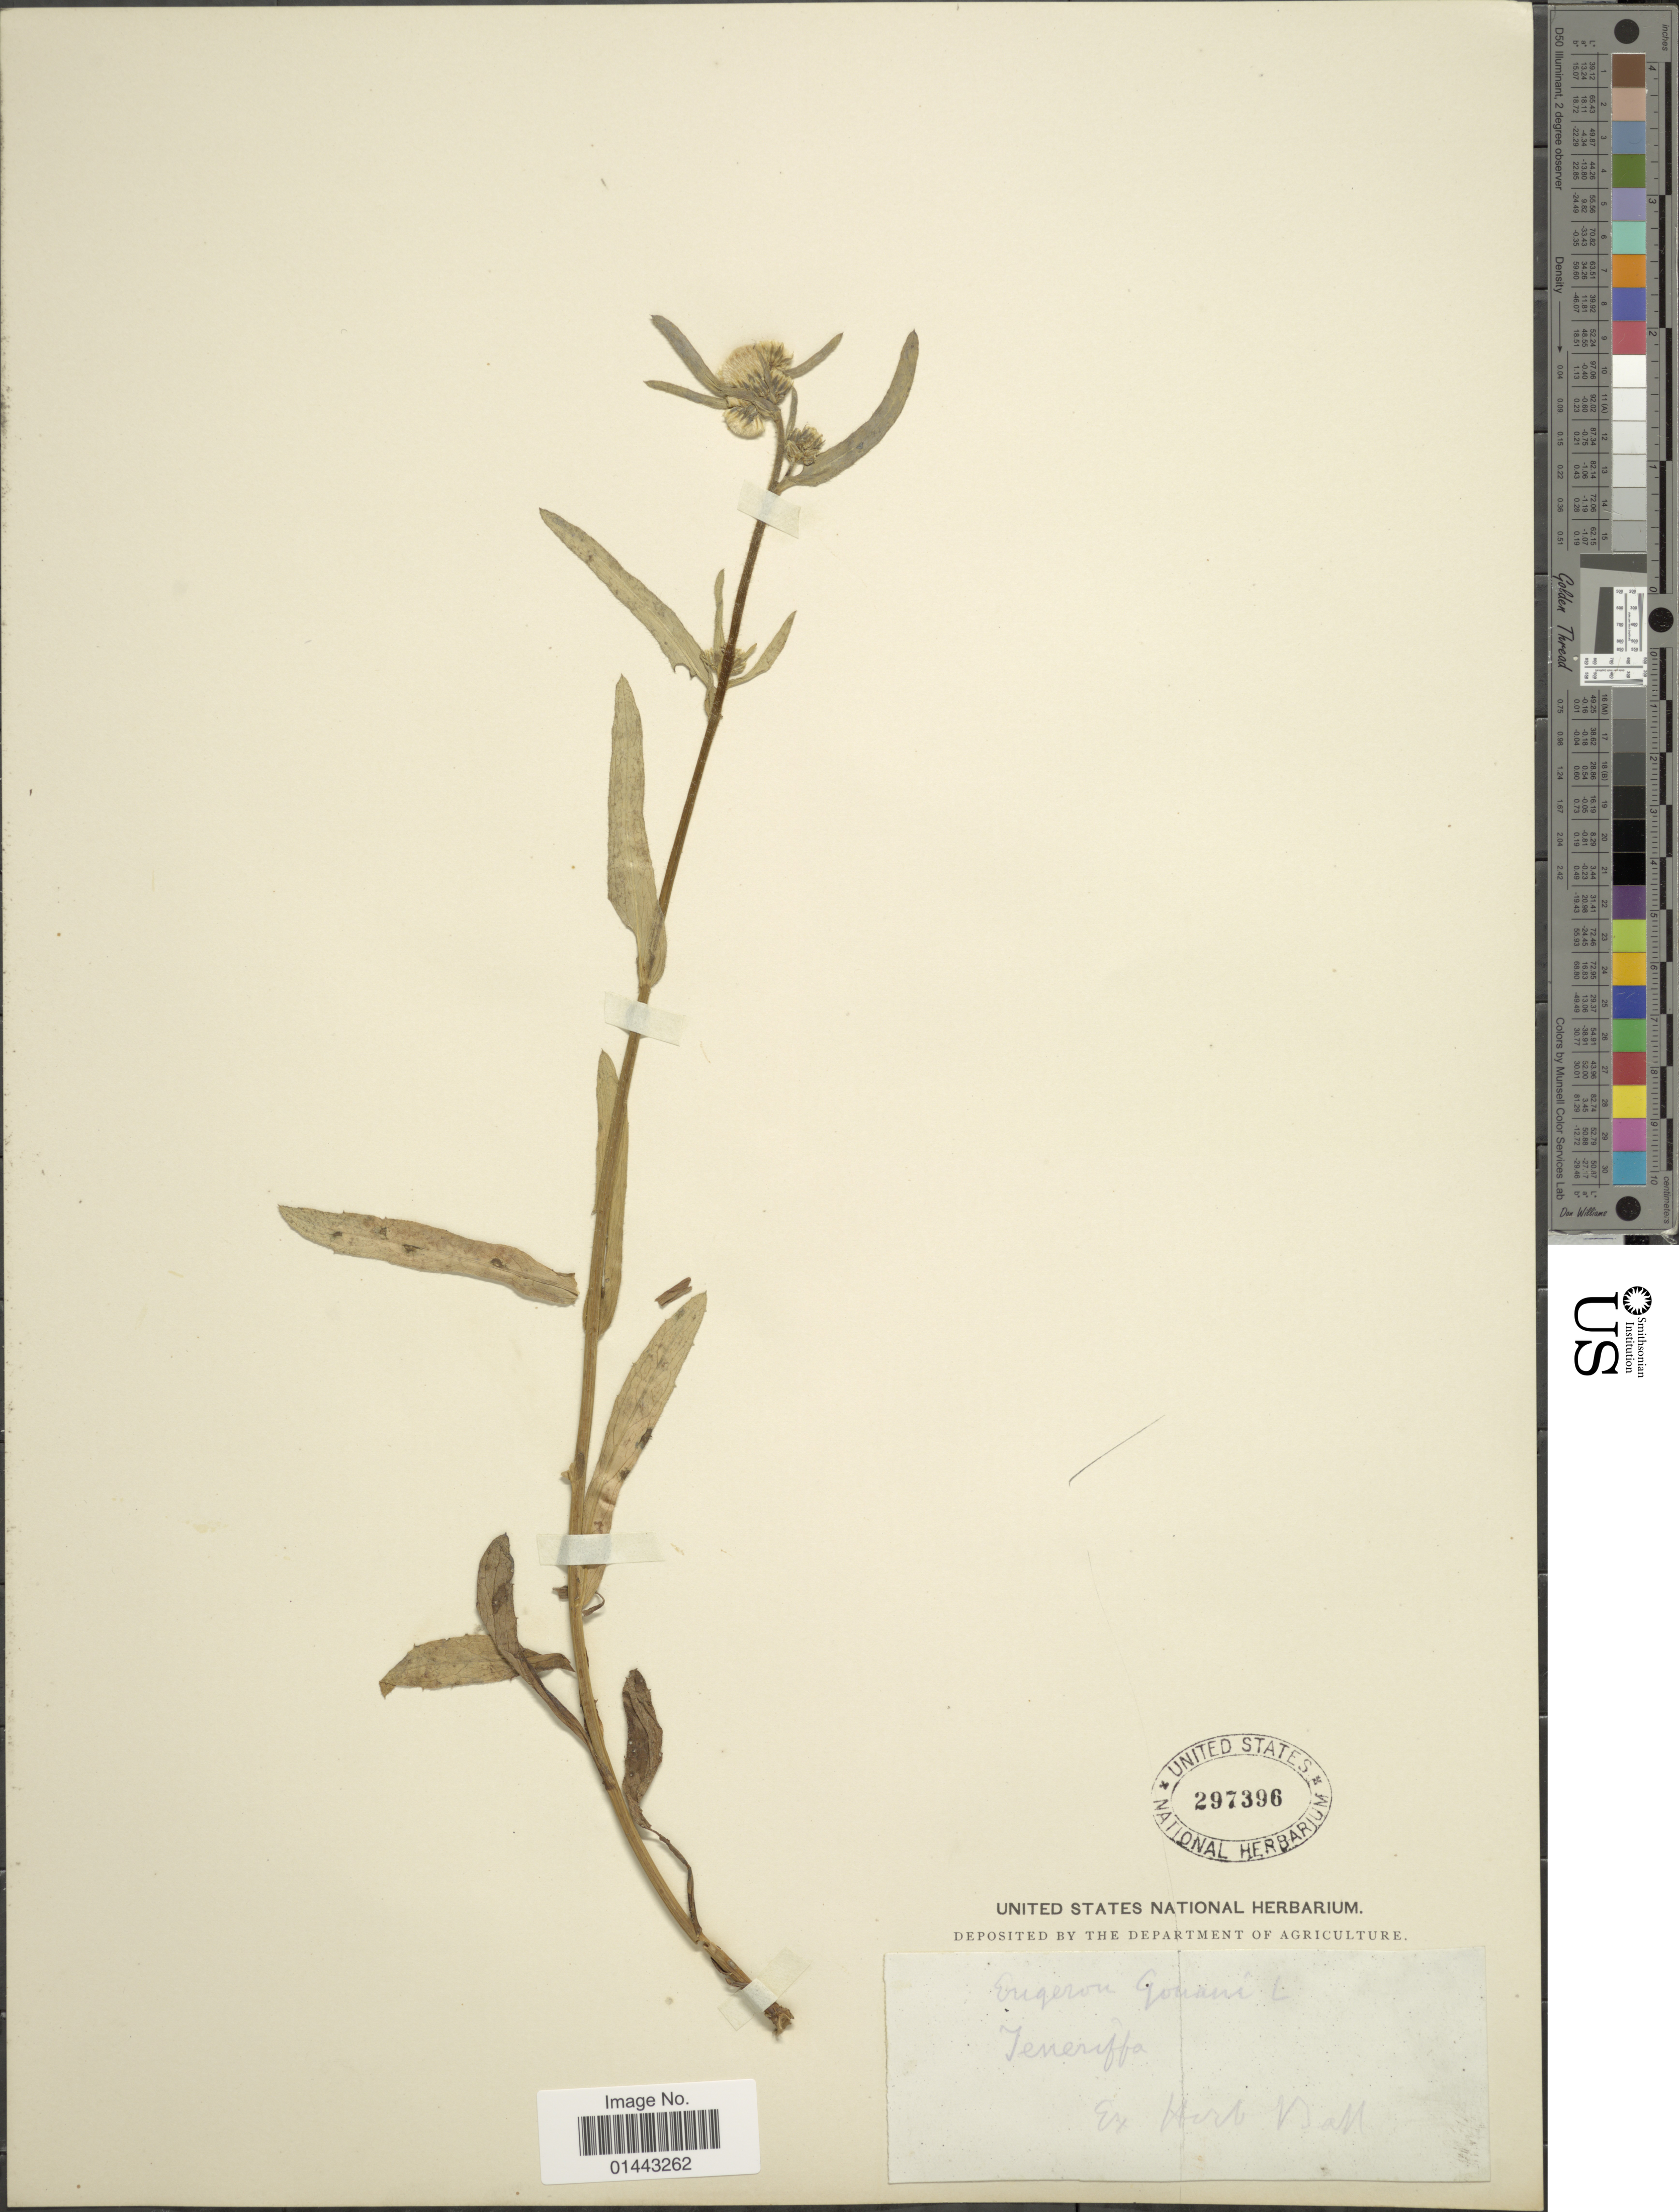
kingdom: Plantae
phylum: Tracheophyta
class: Magnoliopsida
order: Asterales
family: Asteraceae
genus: Erigeron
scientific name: Erigeron gouanii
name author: L.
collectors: ex herb. John Ball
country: Spain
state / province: Canarias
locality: Teneriffa.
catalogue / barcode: US 297396